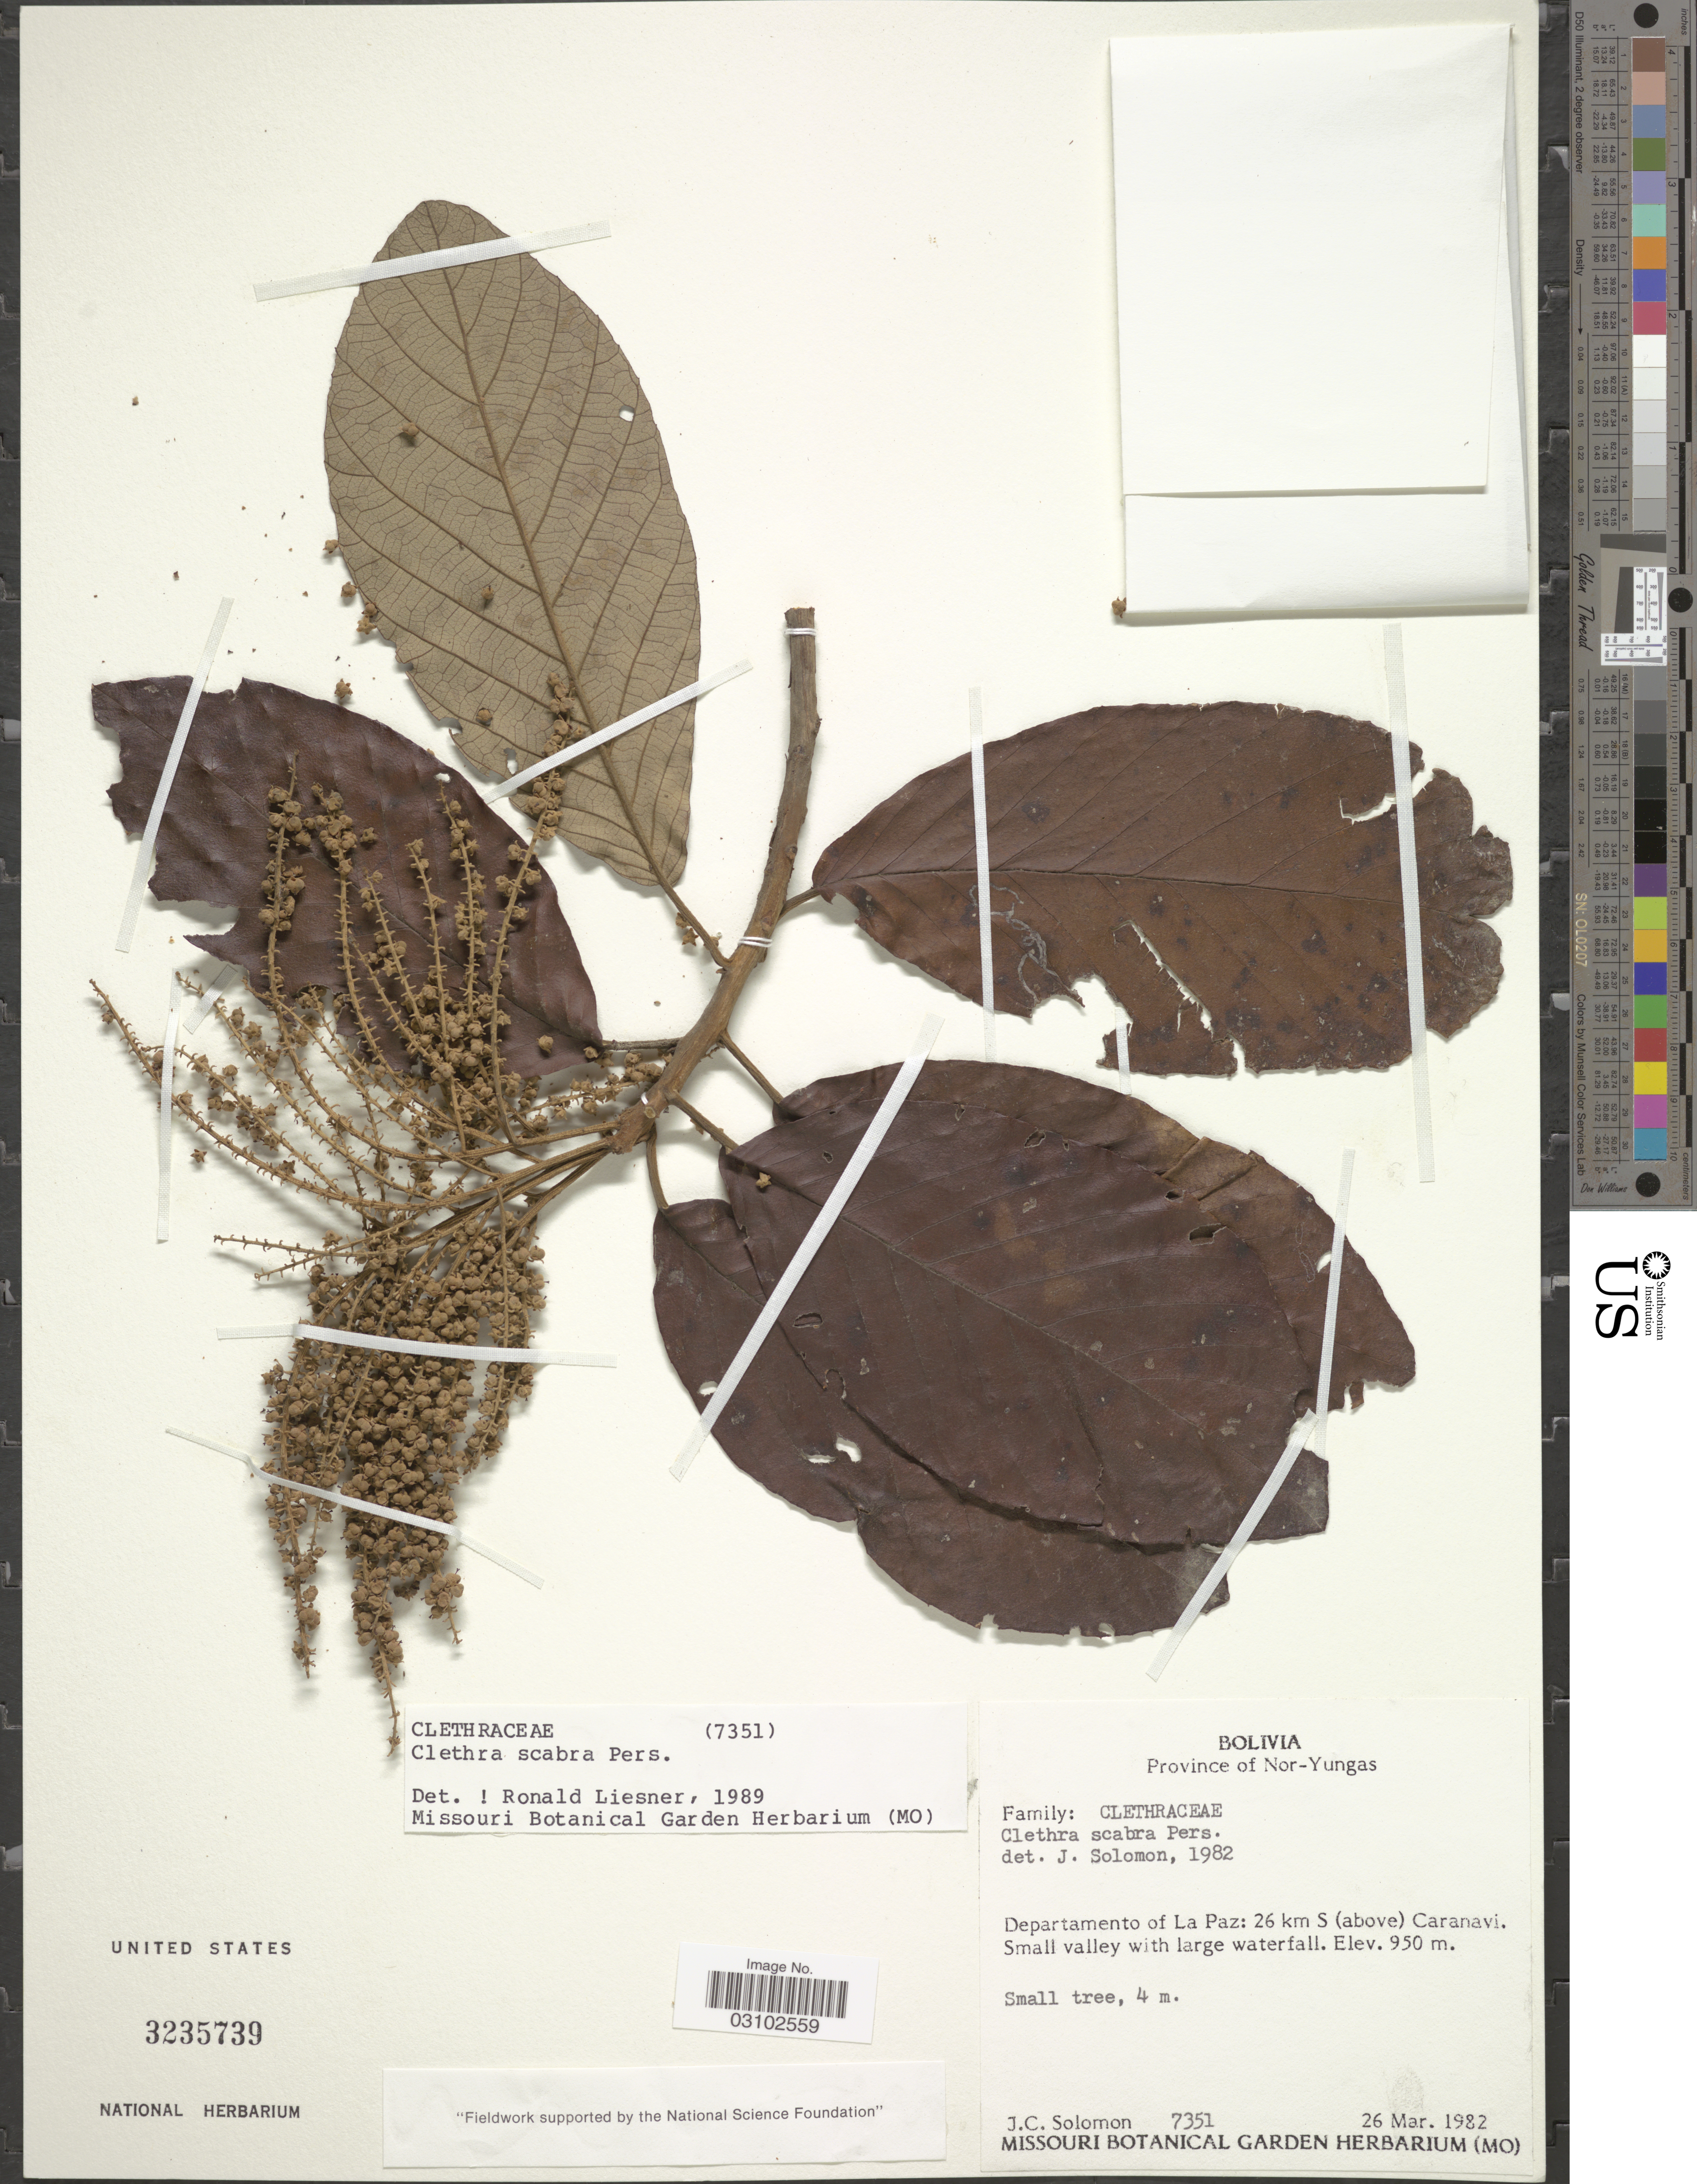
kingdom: Plantae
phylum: Tracheophyta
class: Magnoliopsida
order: Ericales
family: Clethraceae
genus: Clethra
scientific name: Clethra scabra var. scabra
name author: Pers.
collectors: J. C. Solomon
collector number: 7351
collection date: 1982-03-26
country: Bolivia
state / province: La Paz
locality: Province of Nor-Yungas. Departamento of La Paz: 26 km S (above) Caranavi. Small valley with large waterfall.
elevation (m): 950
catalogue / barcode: US 3235739